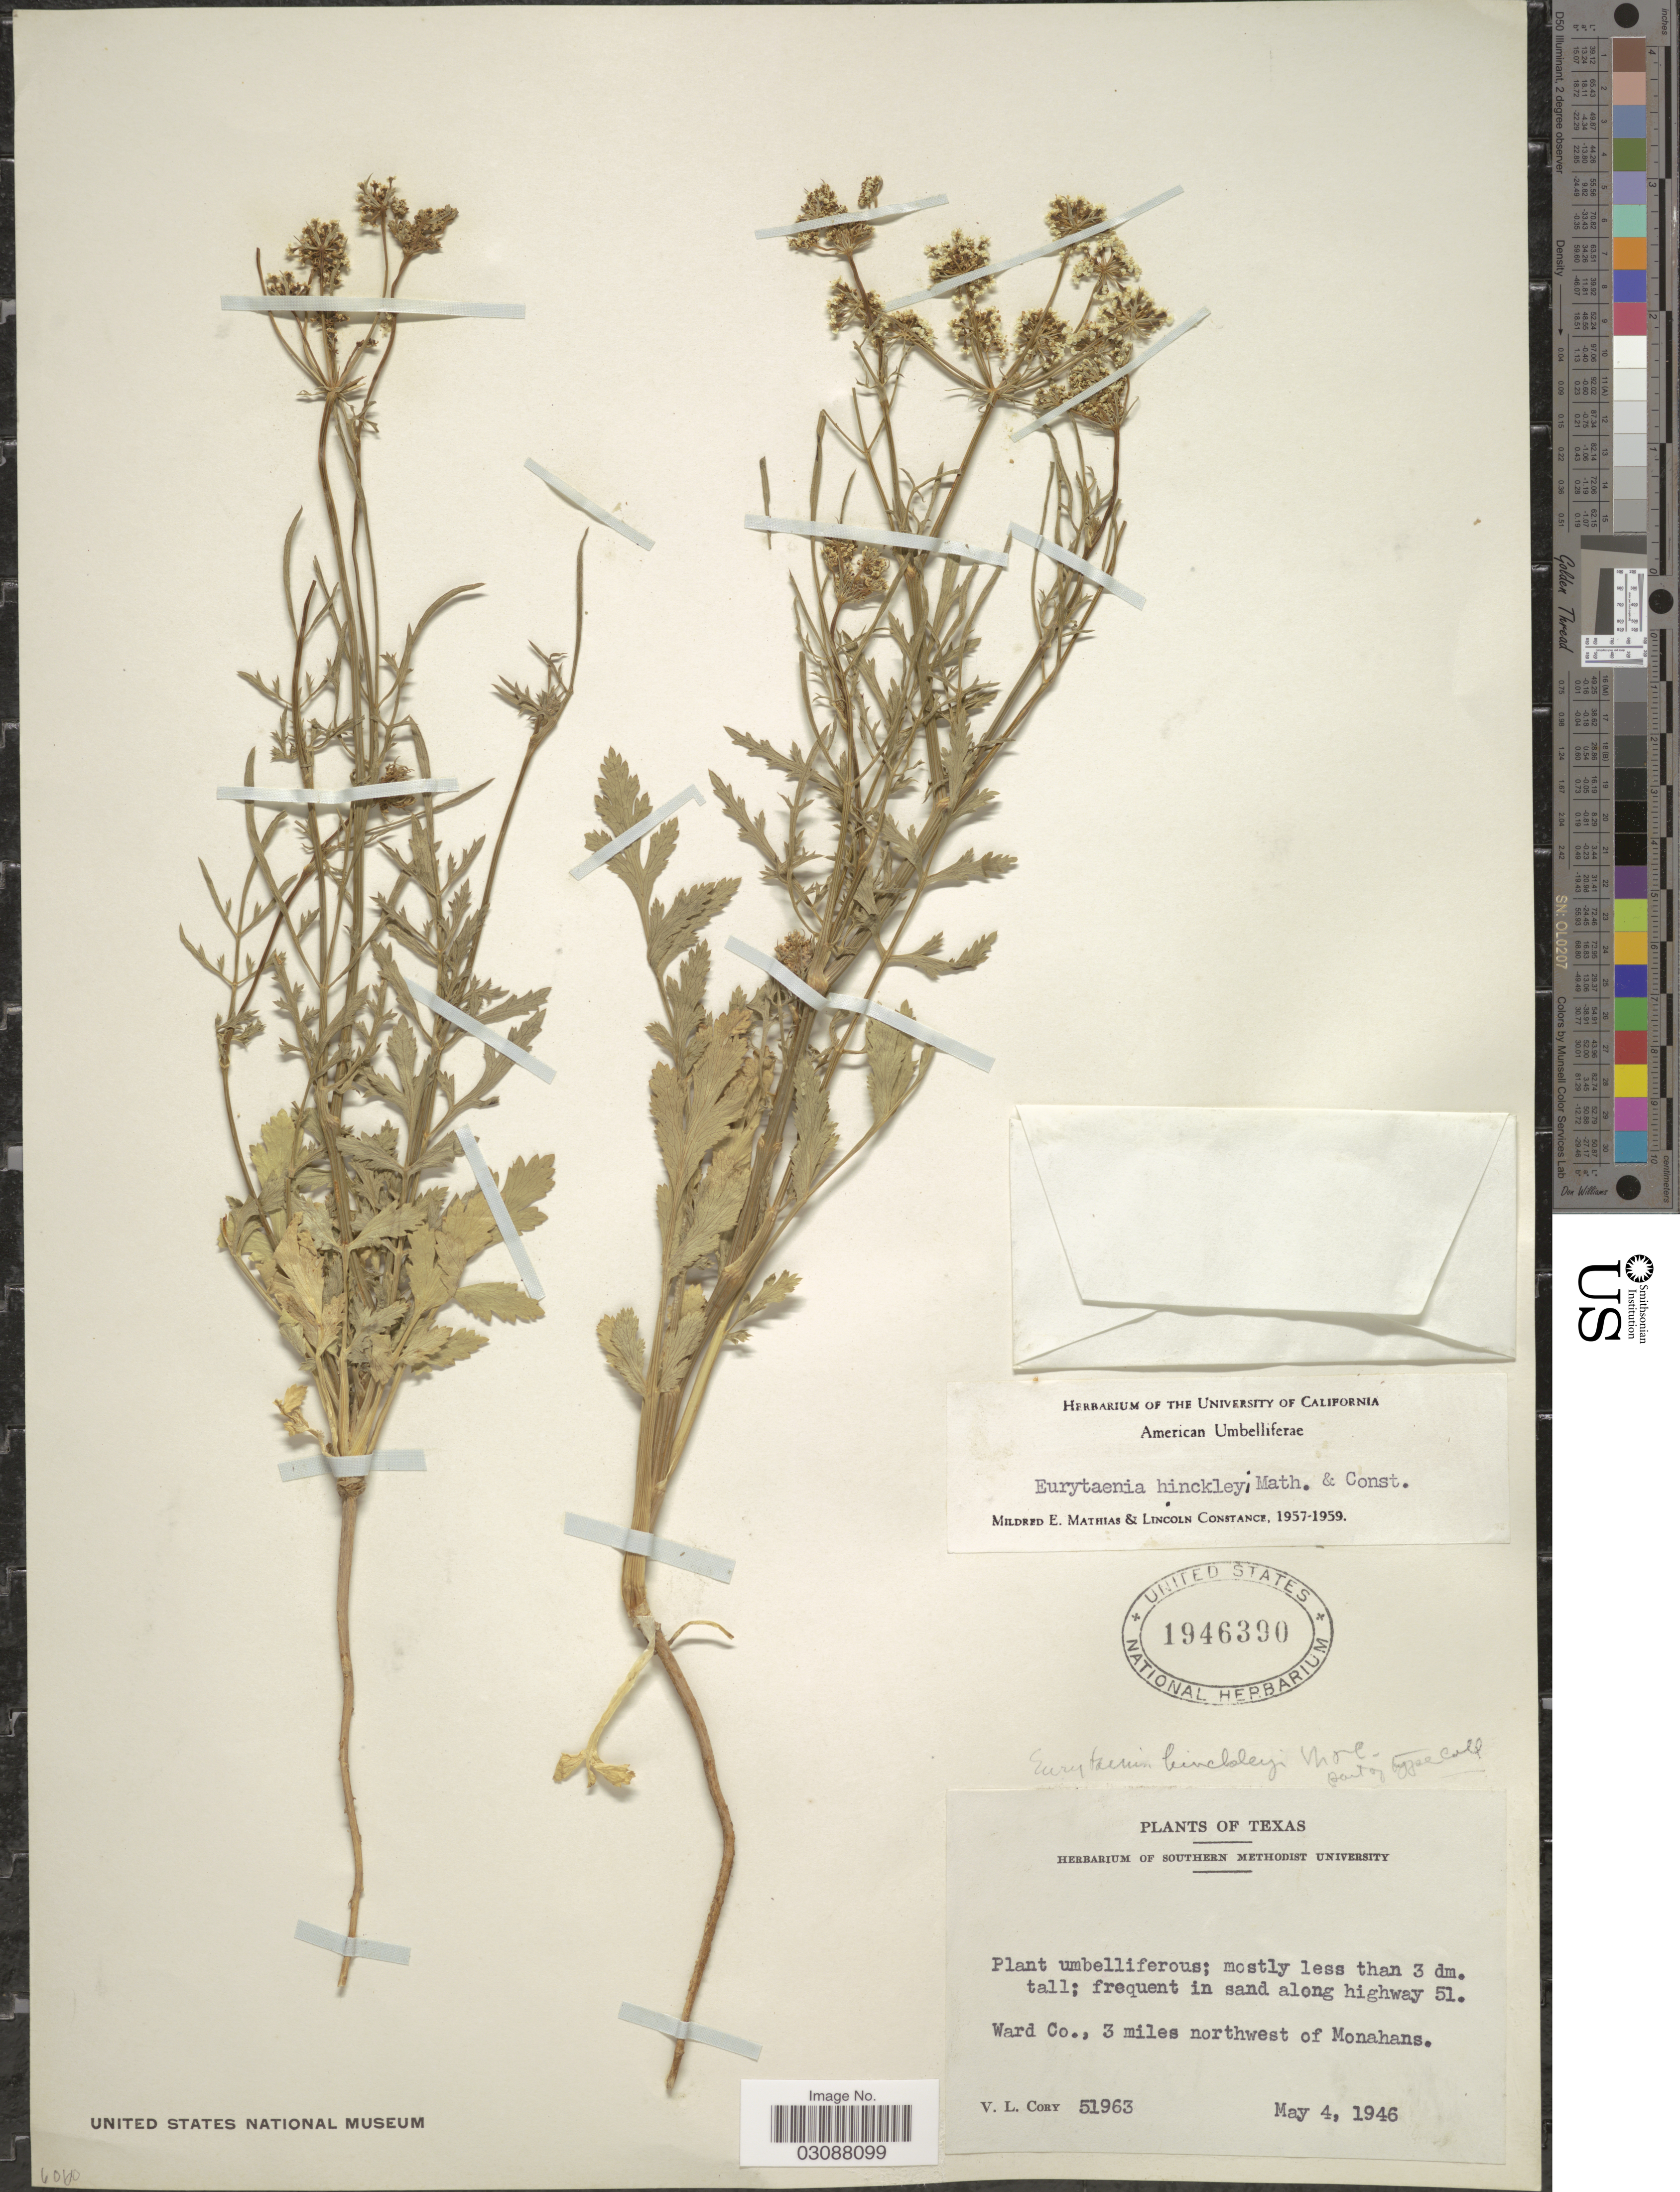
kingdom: Plantae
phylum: Tracheophyta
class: Magnoliopsida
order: Apiales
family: Apiaceae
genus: Eurytaenia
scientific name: Eurytaenia hinckleyi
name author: Mathias & Constance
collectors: V. Cory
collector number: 51963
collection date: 1946-05-04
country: United States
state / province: Texas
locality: Frequent in sand along highway 51. Ward Co., 3 miles northwest of Monahans.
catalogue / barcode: US 1946390